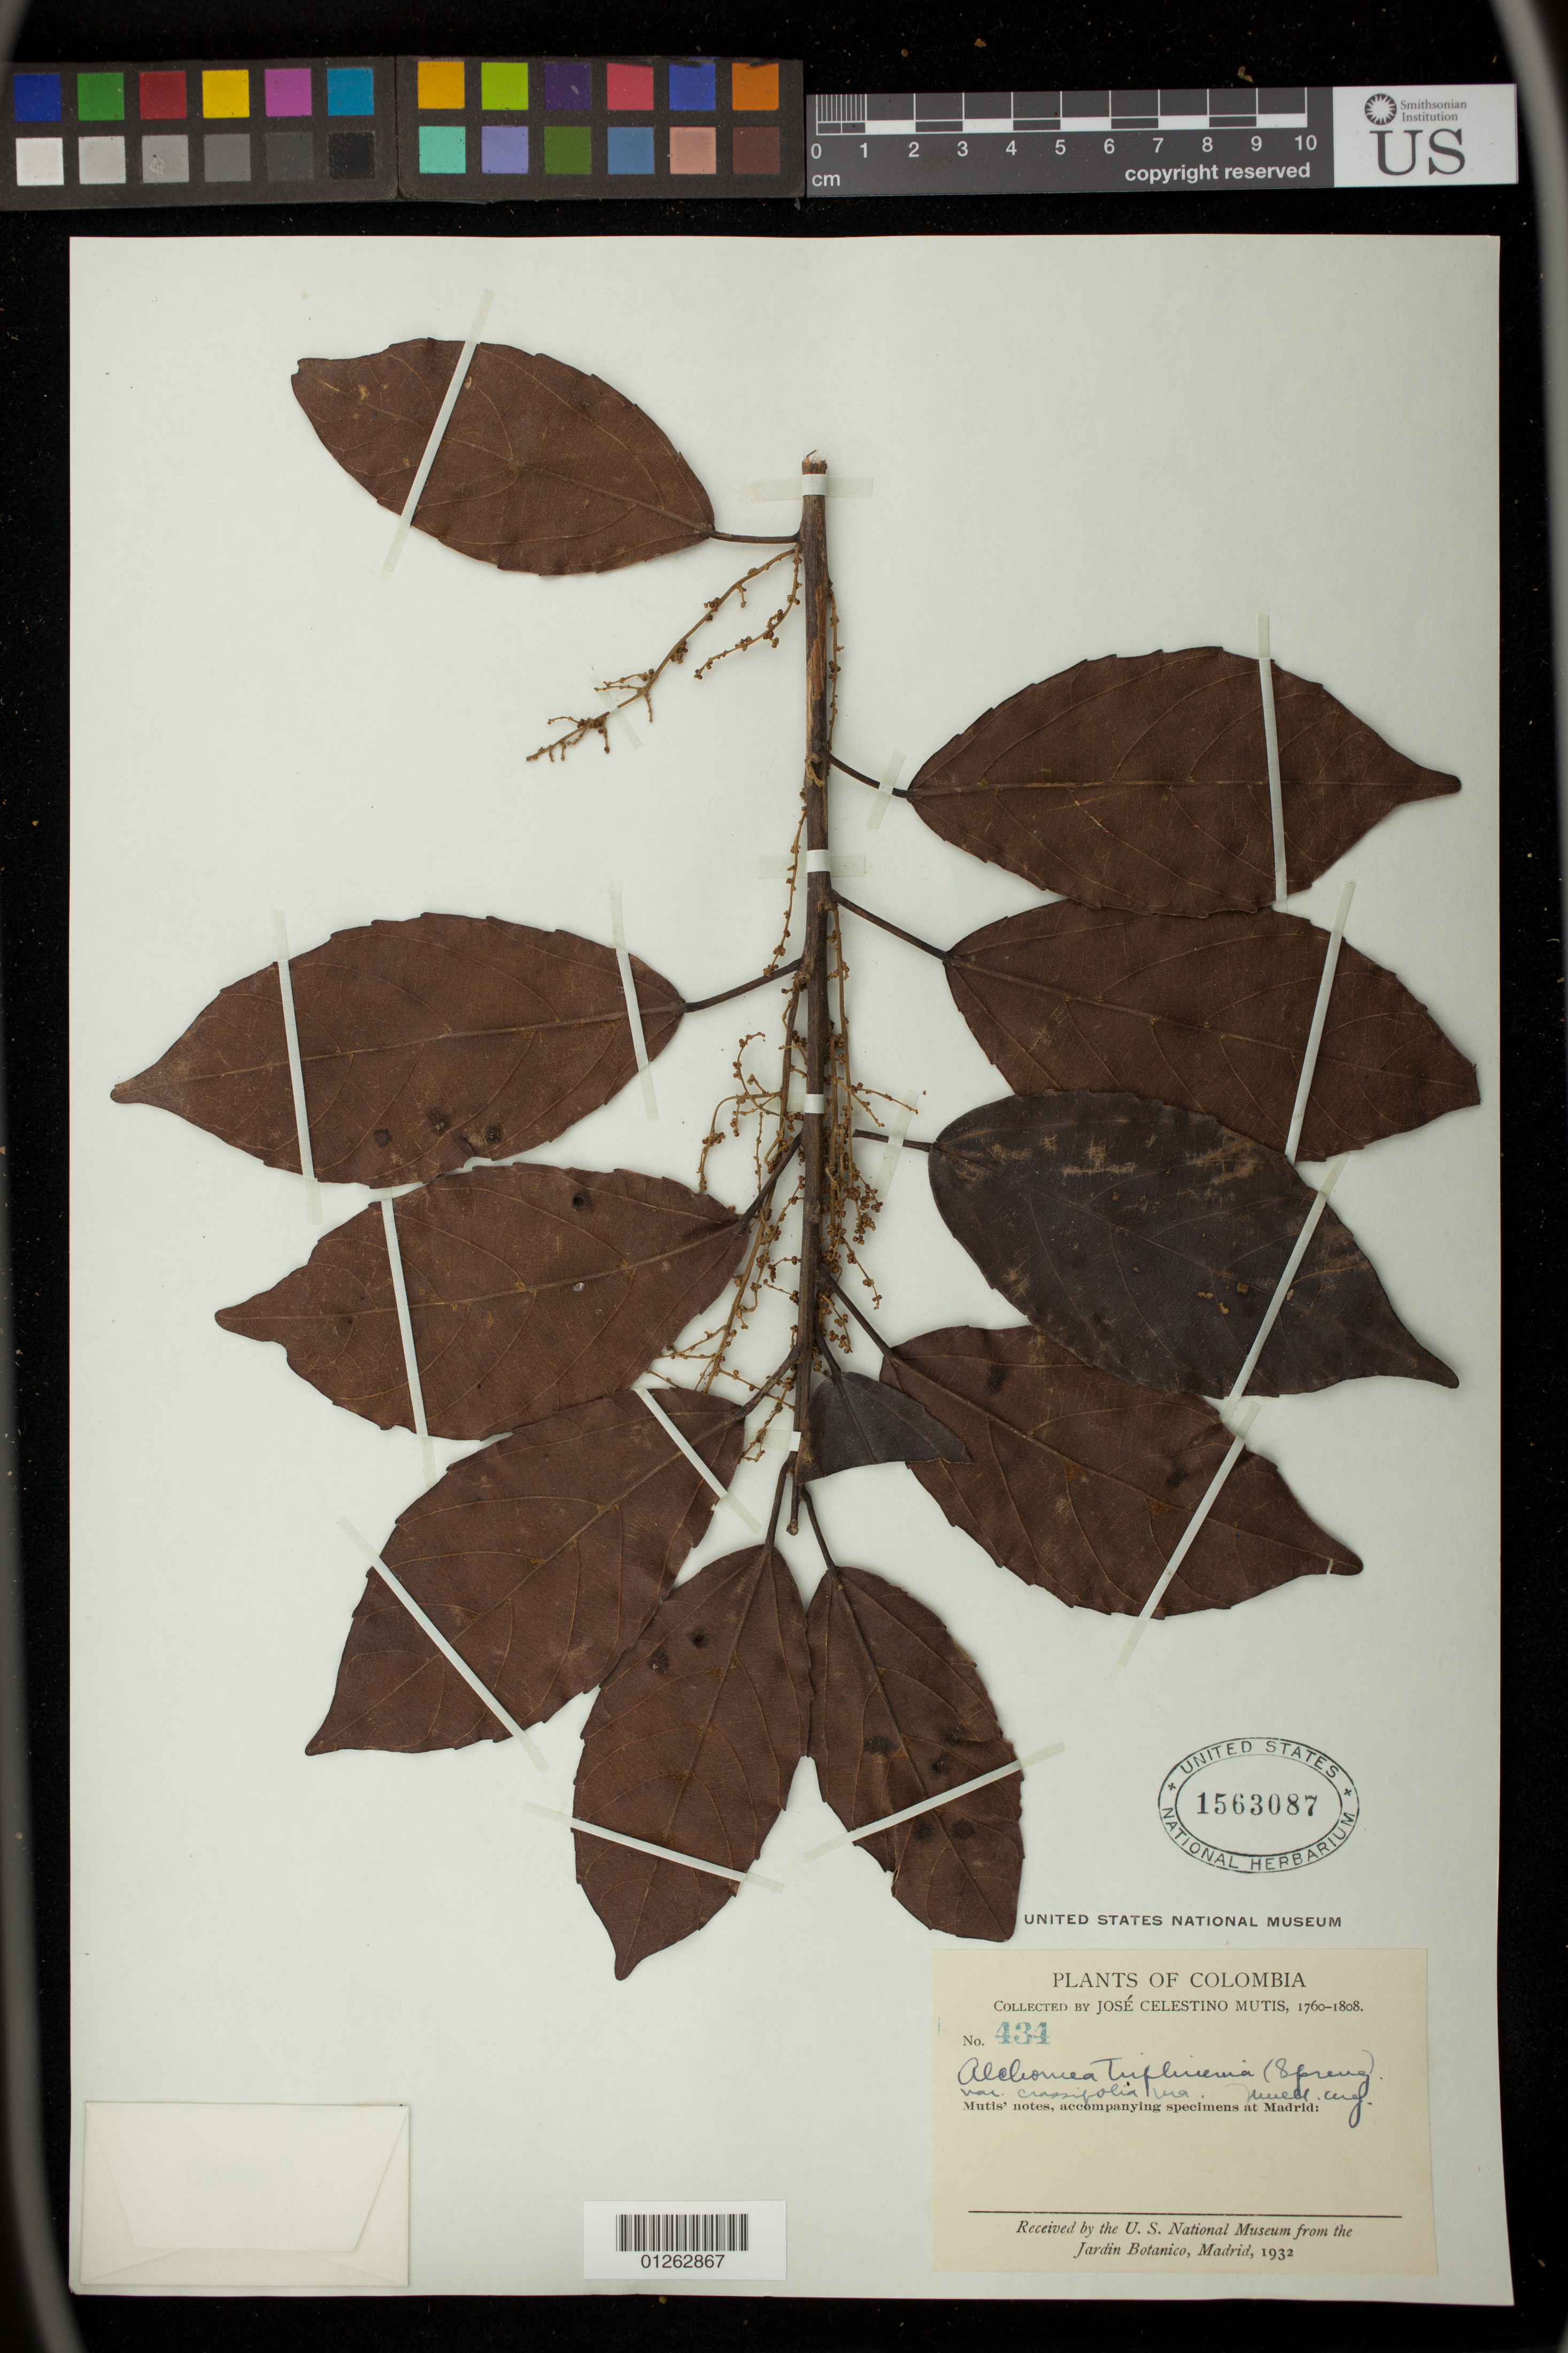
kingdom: Plantae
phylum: Tracheophyta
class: Magnoliopsida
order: Malpighiales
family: Euphorbiaceae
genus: Alchornea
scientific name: Alchornea triplinervia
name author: (Spreng.) Müll. Arg.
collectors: J. C. B. Mutis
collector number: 434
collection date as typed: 1760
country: Colombia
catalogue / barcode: US 1563087